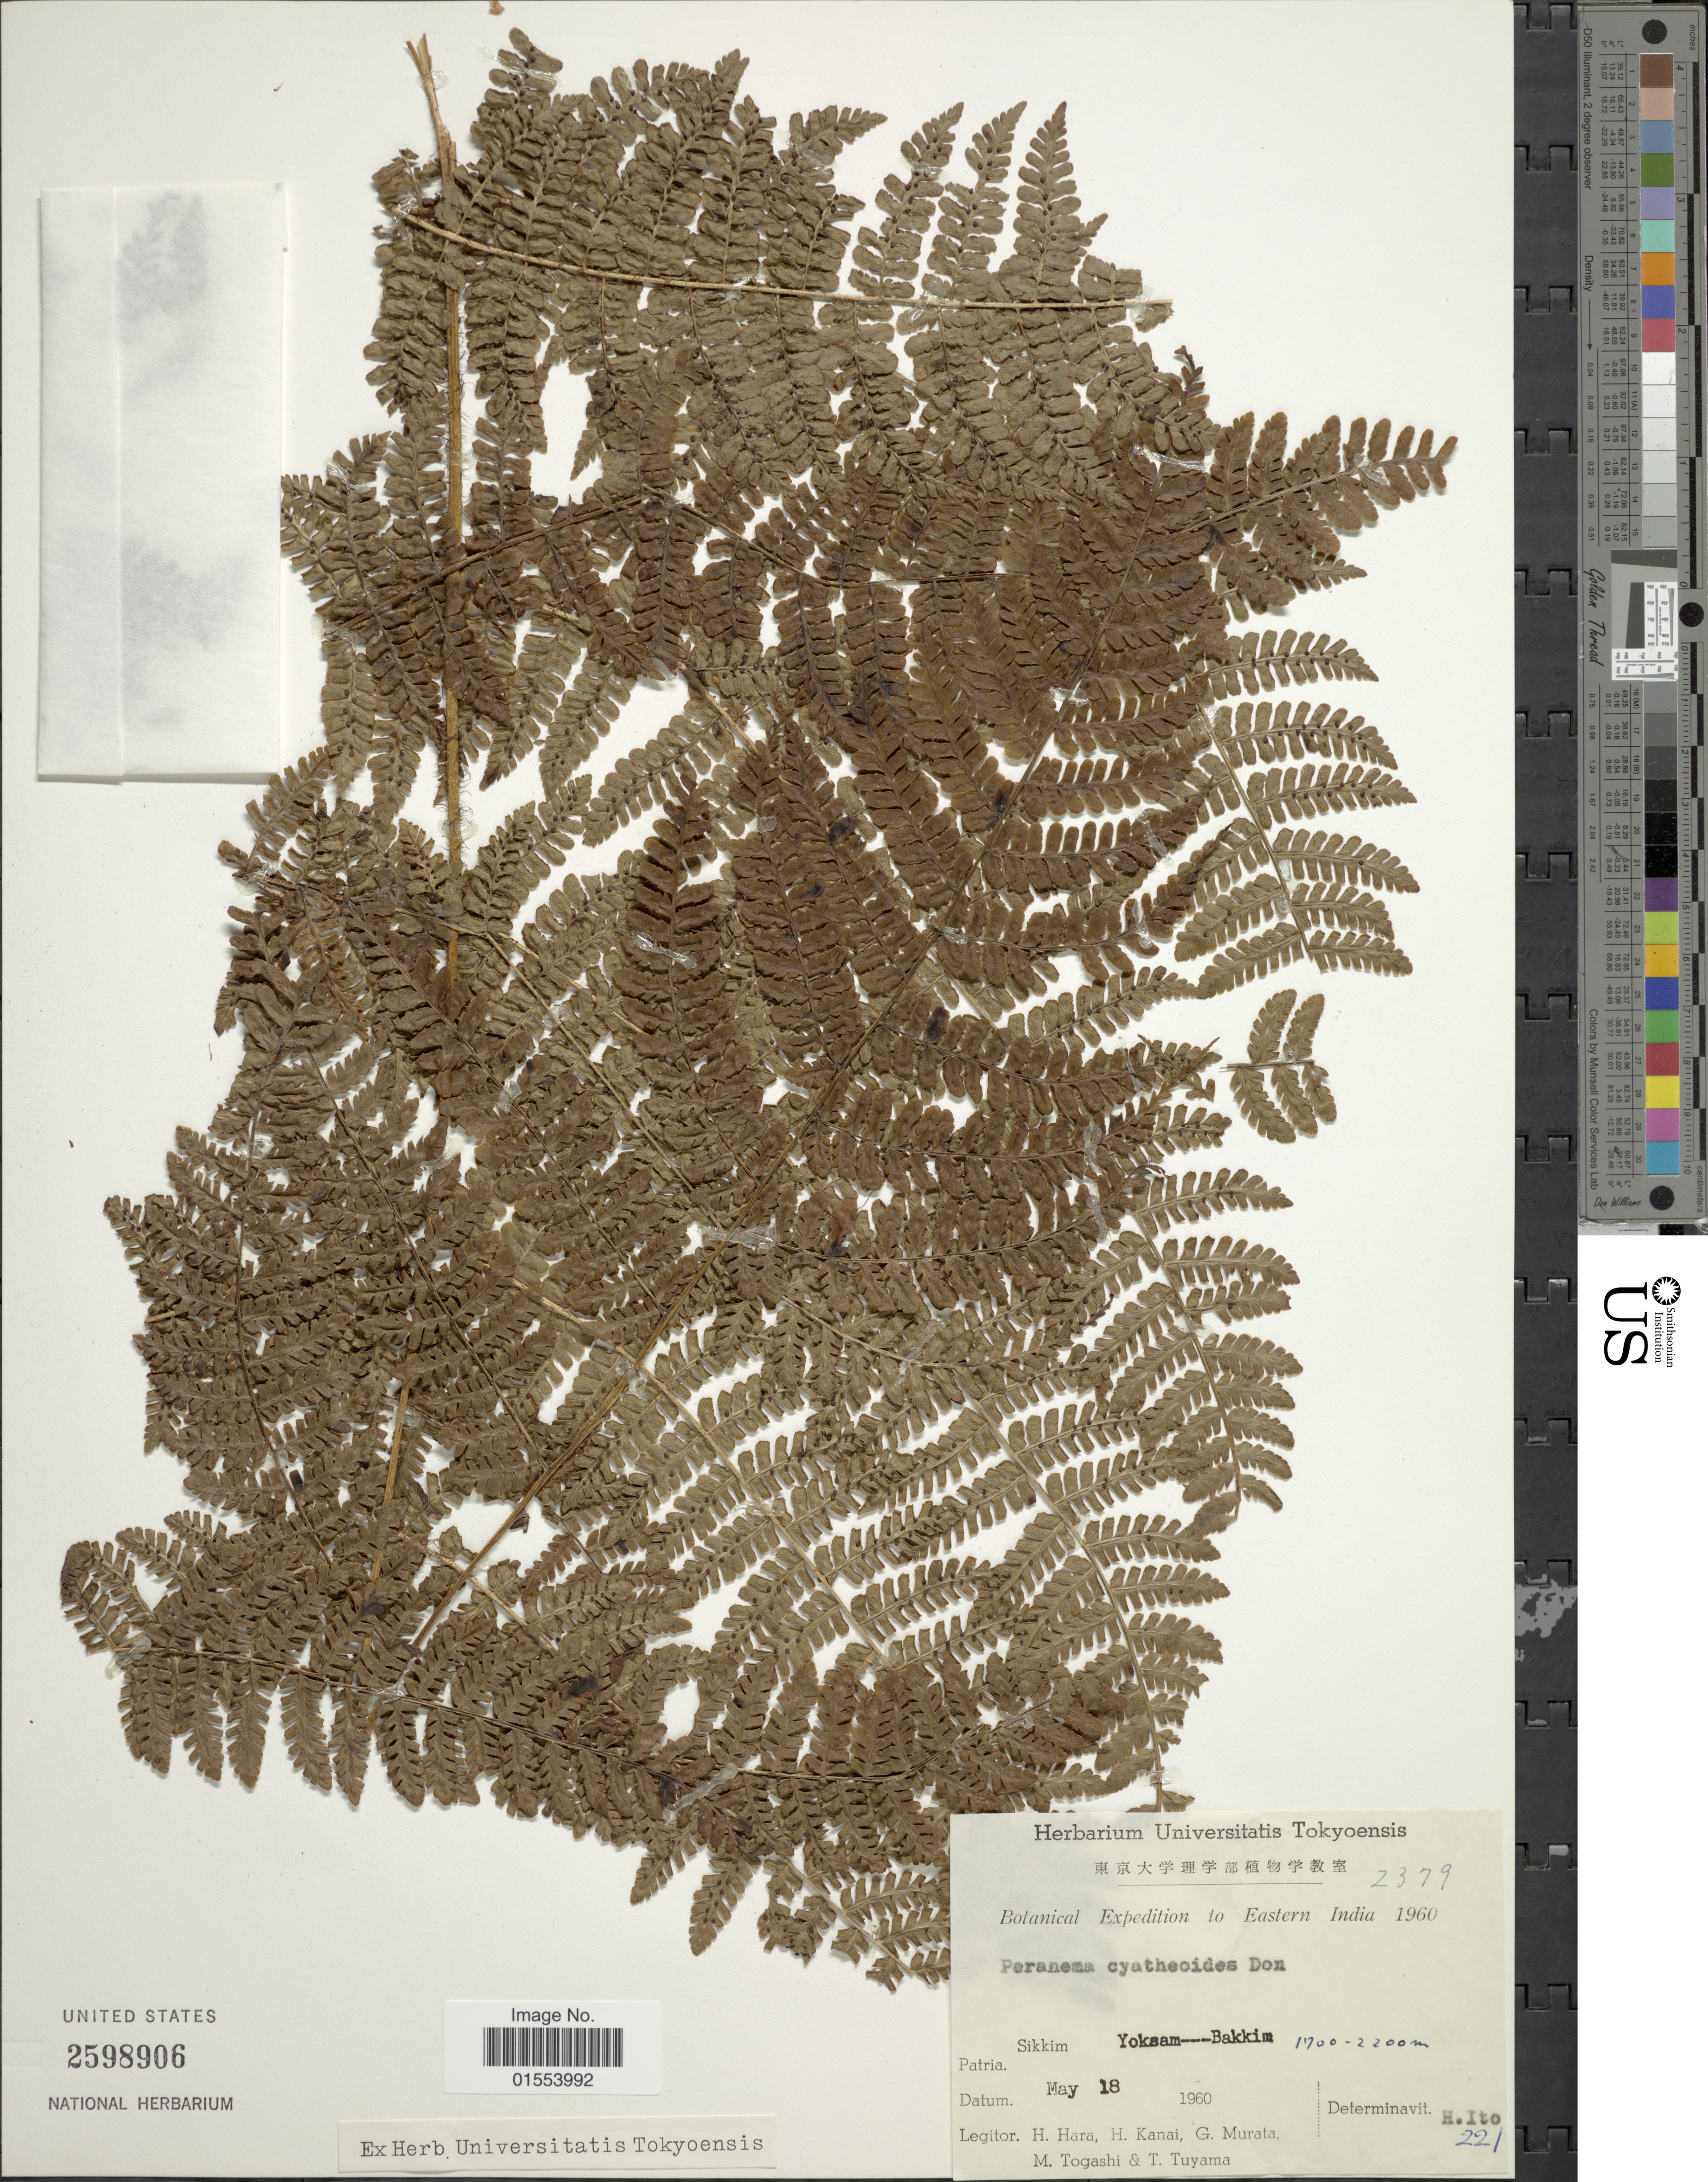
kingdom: Plantae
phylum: Tracheophyta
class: Polypodiopsida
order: Polypodiales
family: Dryopteridaceae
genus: Dryopteris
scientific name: Dryopteris cyatheoides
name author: (Kaulf.) Kuntze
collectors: H. Hara, H. Kanai, G. Murata & M. Togashi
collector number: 2379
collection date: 1960-05-18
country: India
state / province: Sikkim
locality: Sikkim Yoksam---Bakkim.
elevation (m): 1700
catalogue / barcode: US 2598906